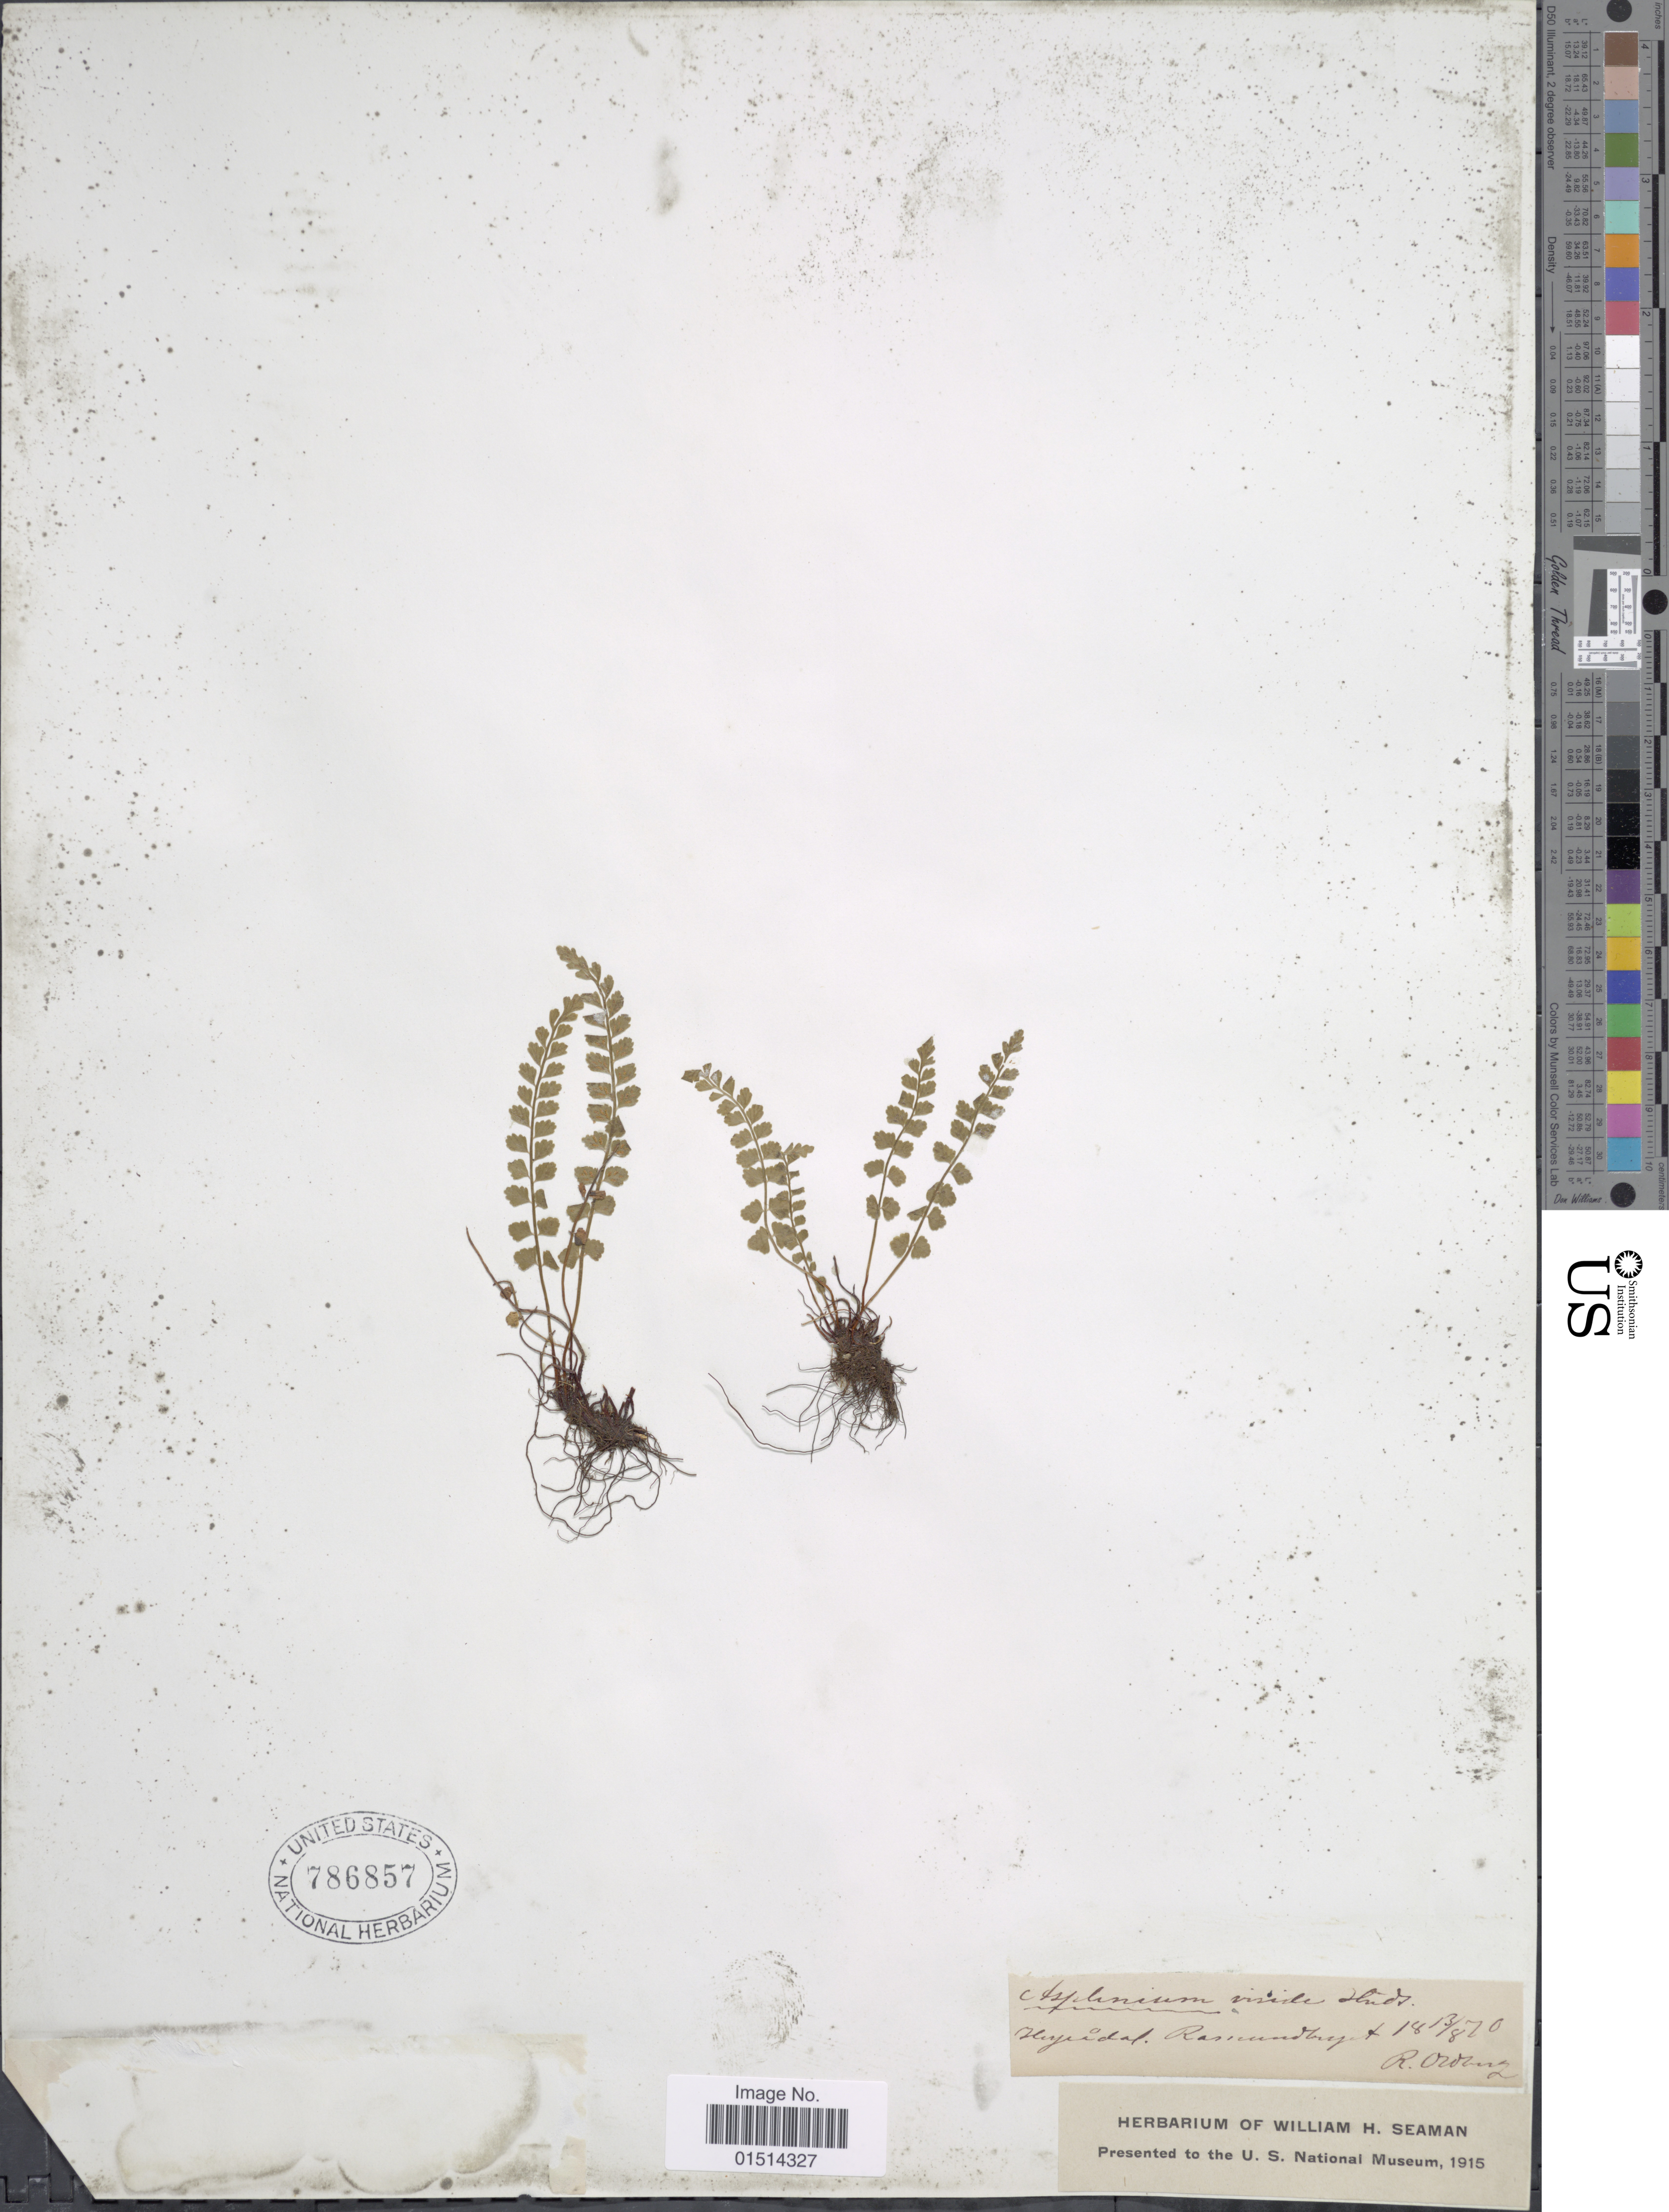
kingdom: Plantae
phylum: Tracheophyta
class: Polypodiopsida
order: Polypodiales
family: Aspleniaceae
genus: Asplenium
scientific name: Asplenium viride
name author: Huds.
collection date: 1870-08-19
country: Sweden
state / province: Jämtland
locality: Ramundberget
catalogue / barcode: US 786857